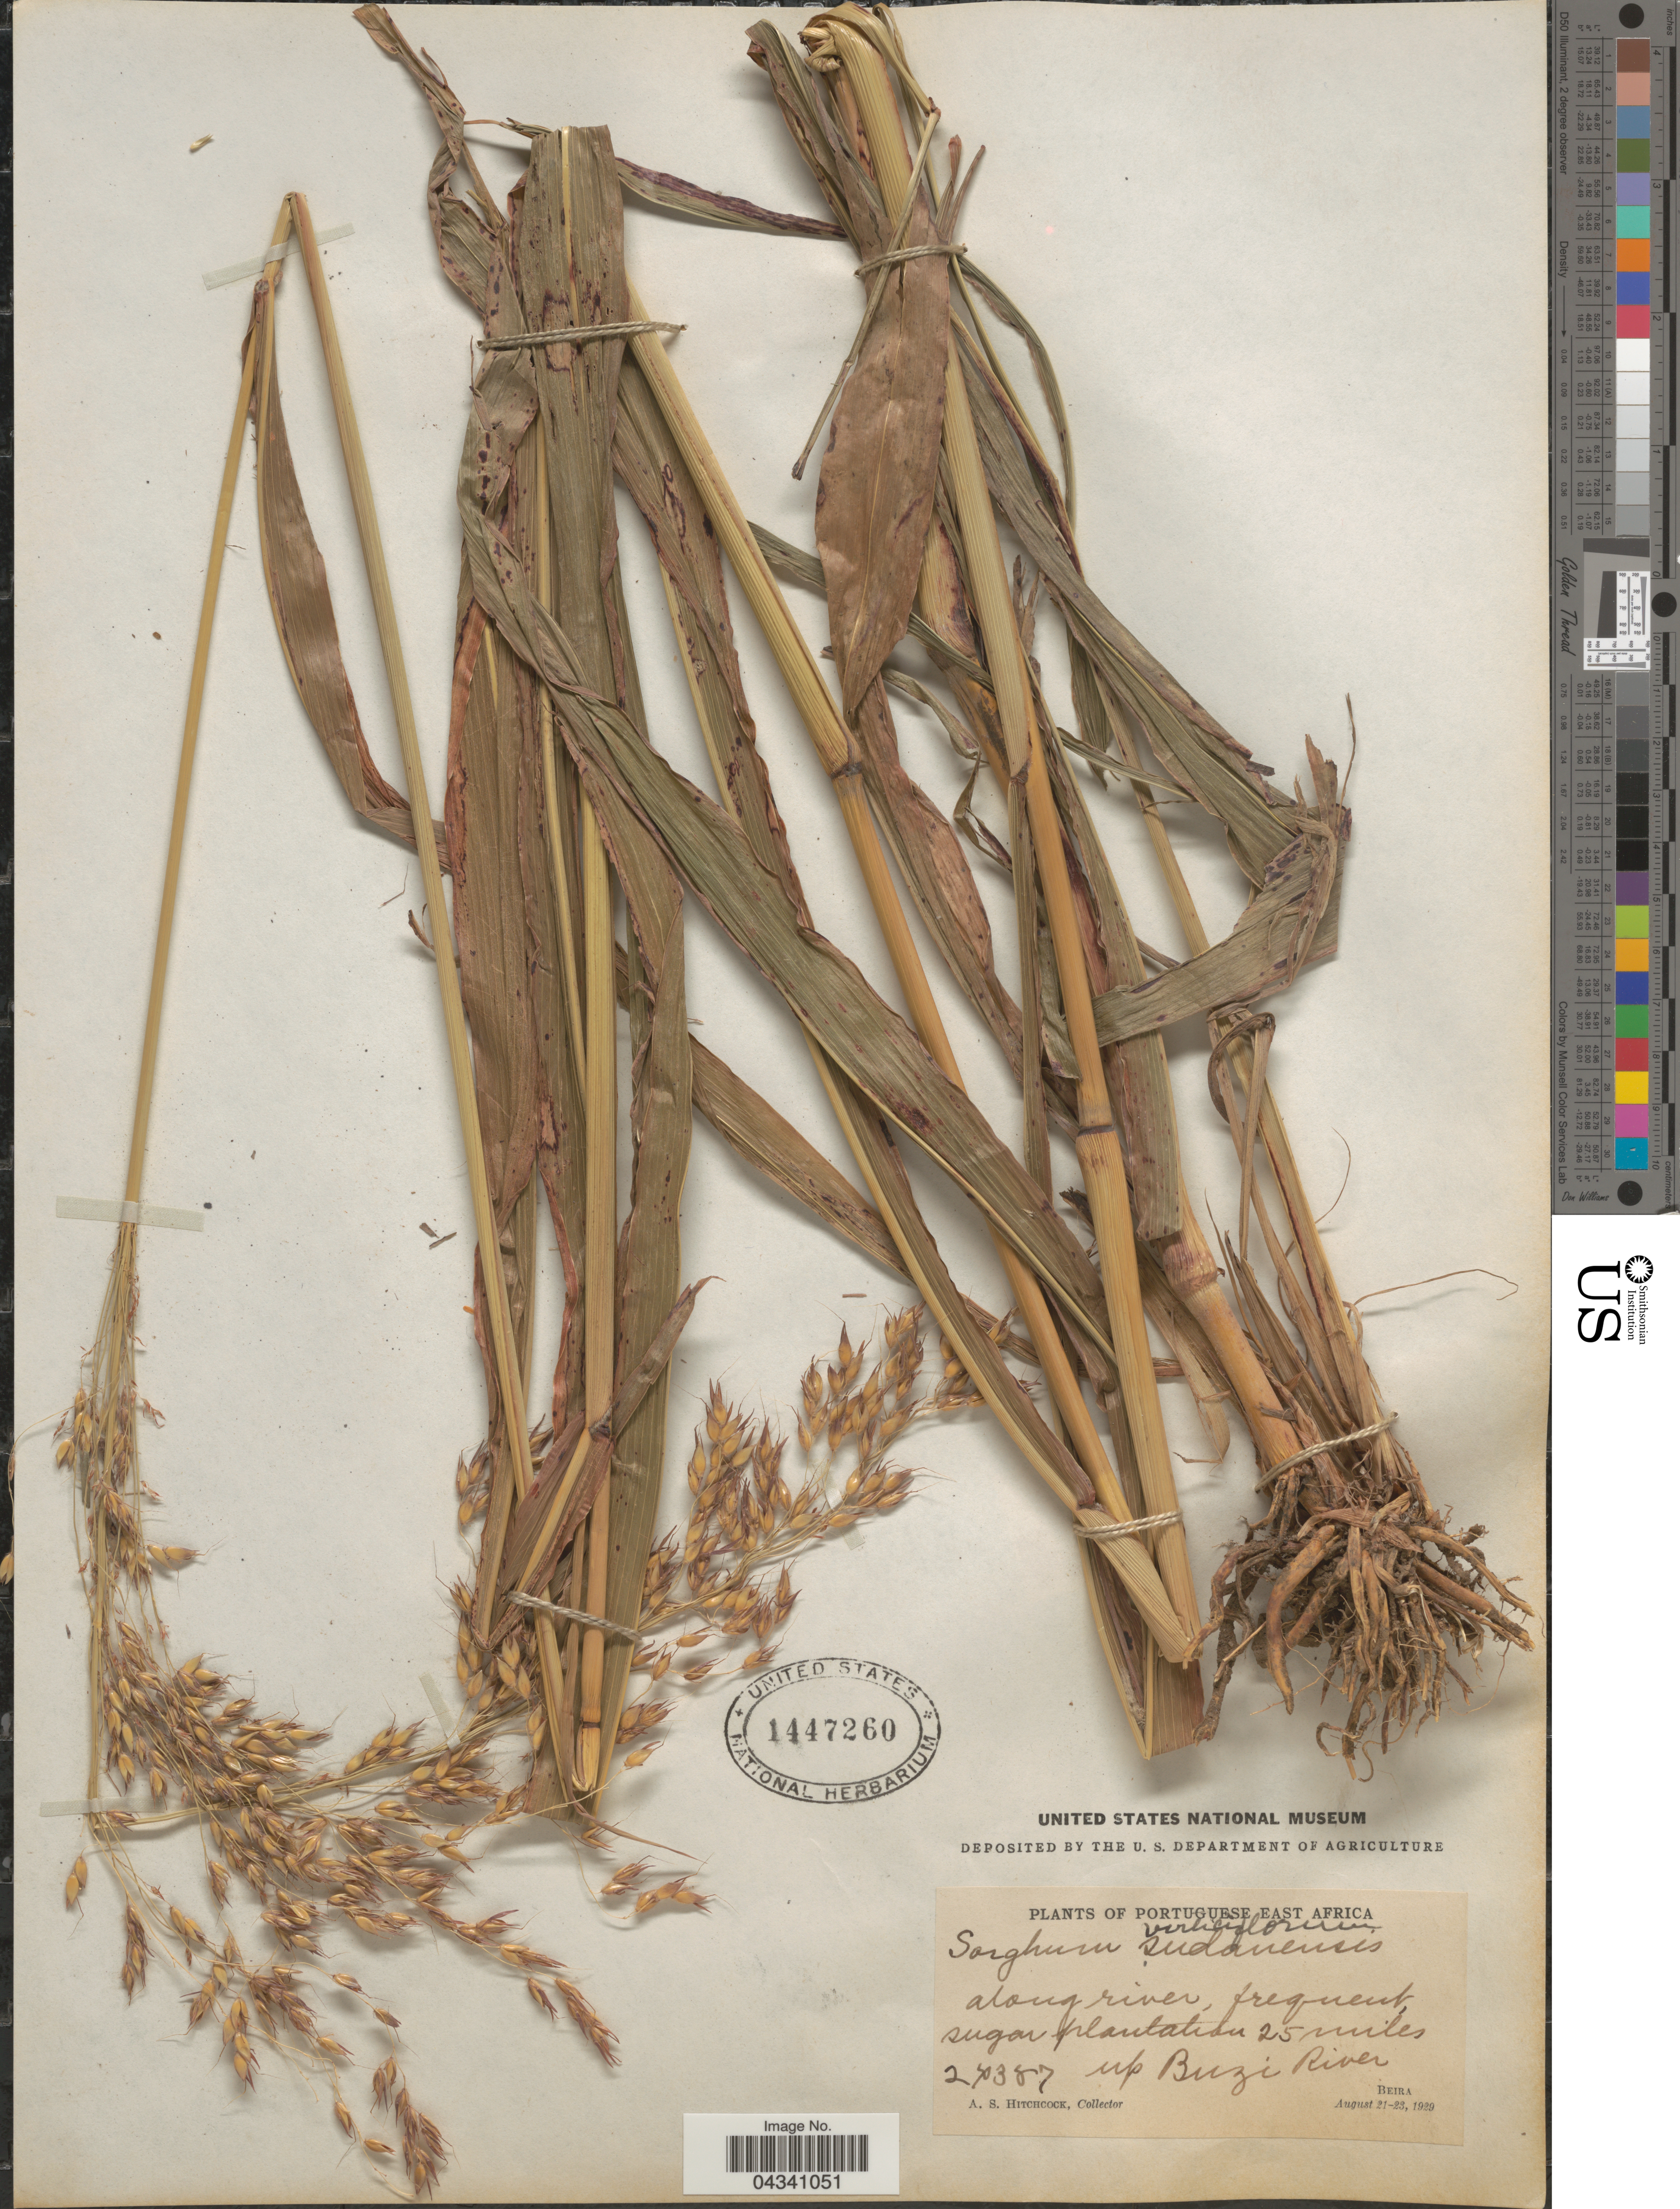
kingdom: Plantae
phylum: Tracheophyta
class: Liliopsida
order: Poales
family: Poaceae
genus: Sorghum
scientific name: Sorghum arundinaceum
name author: (Desv.) Stapf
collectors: A. S. Hitchcock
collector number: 24387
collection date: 1929-08-21/1929-08-23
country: Mozambique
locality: Portuguese East Africa. Along river, frequent, sugar plantation 25 miles up Buzi River. Beira.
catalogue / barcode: US 1447260